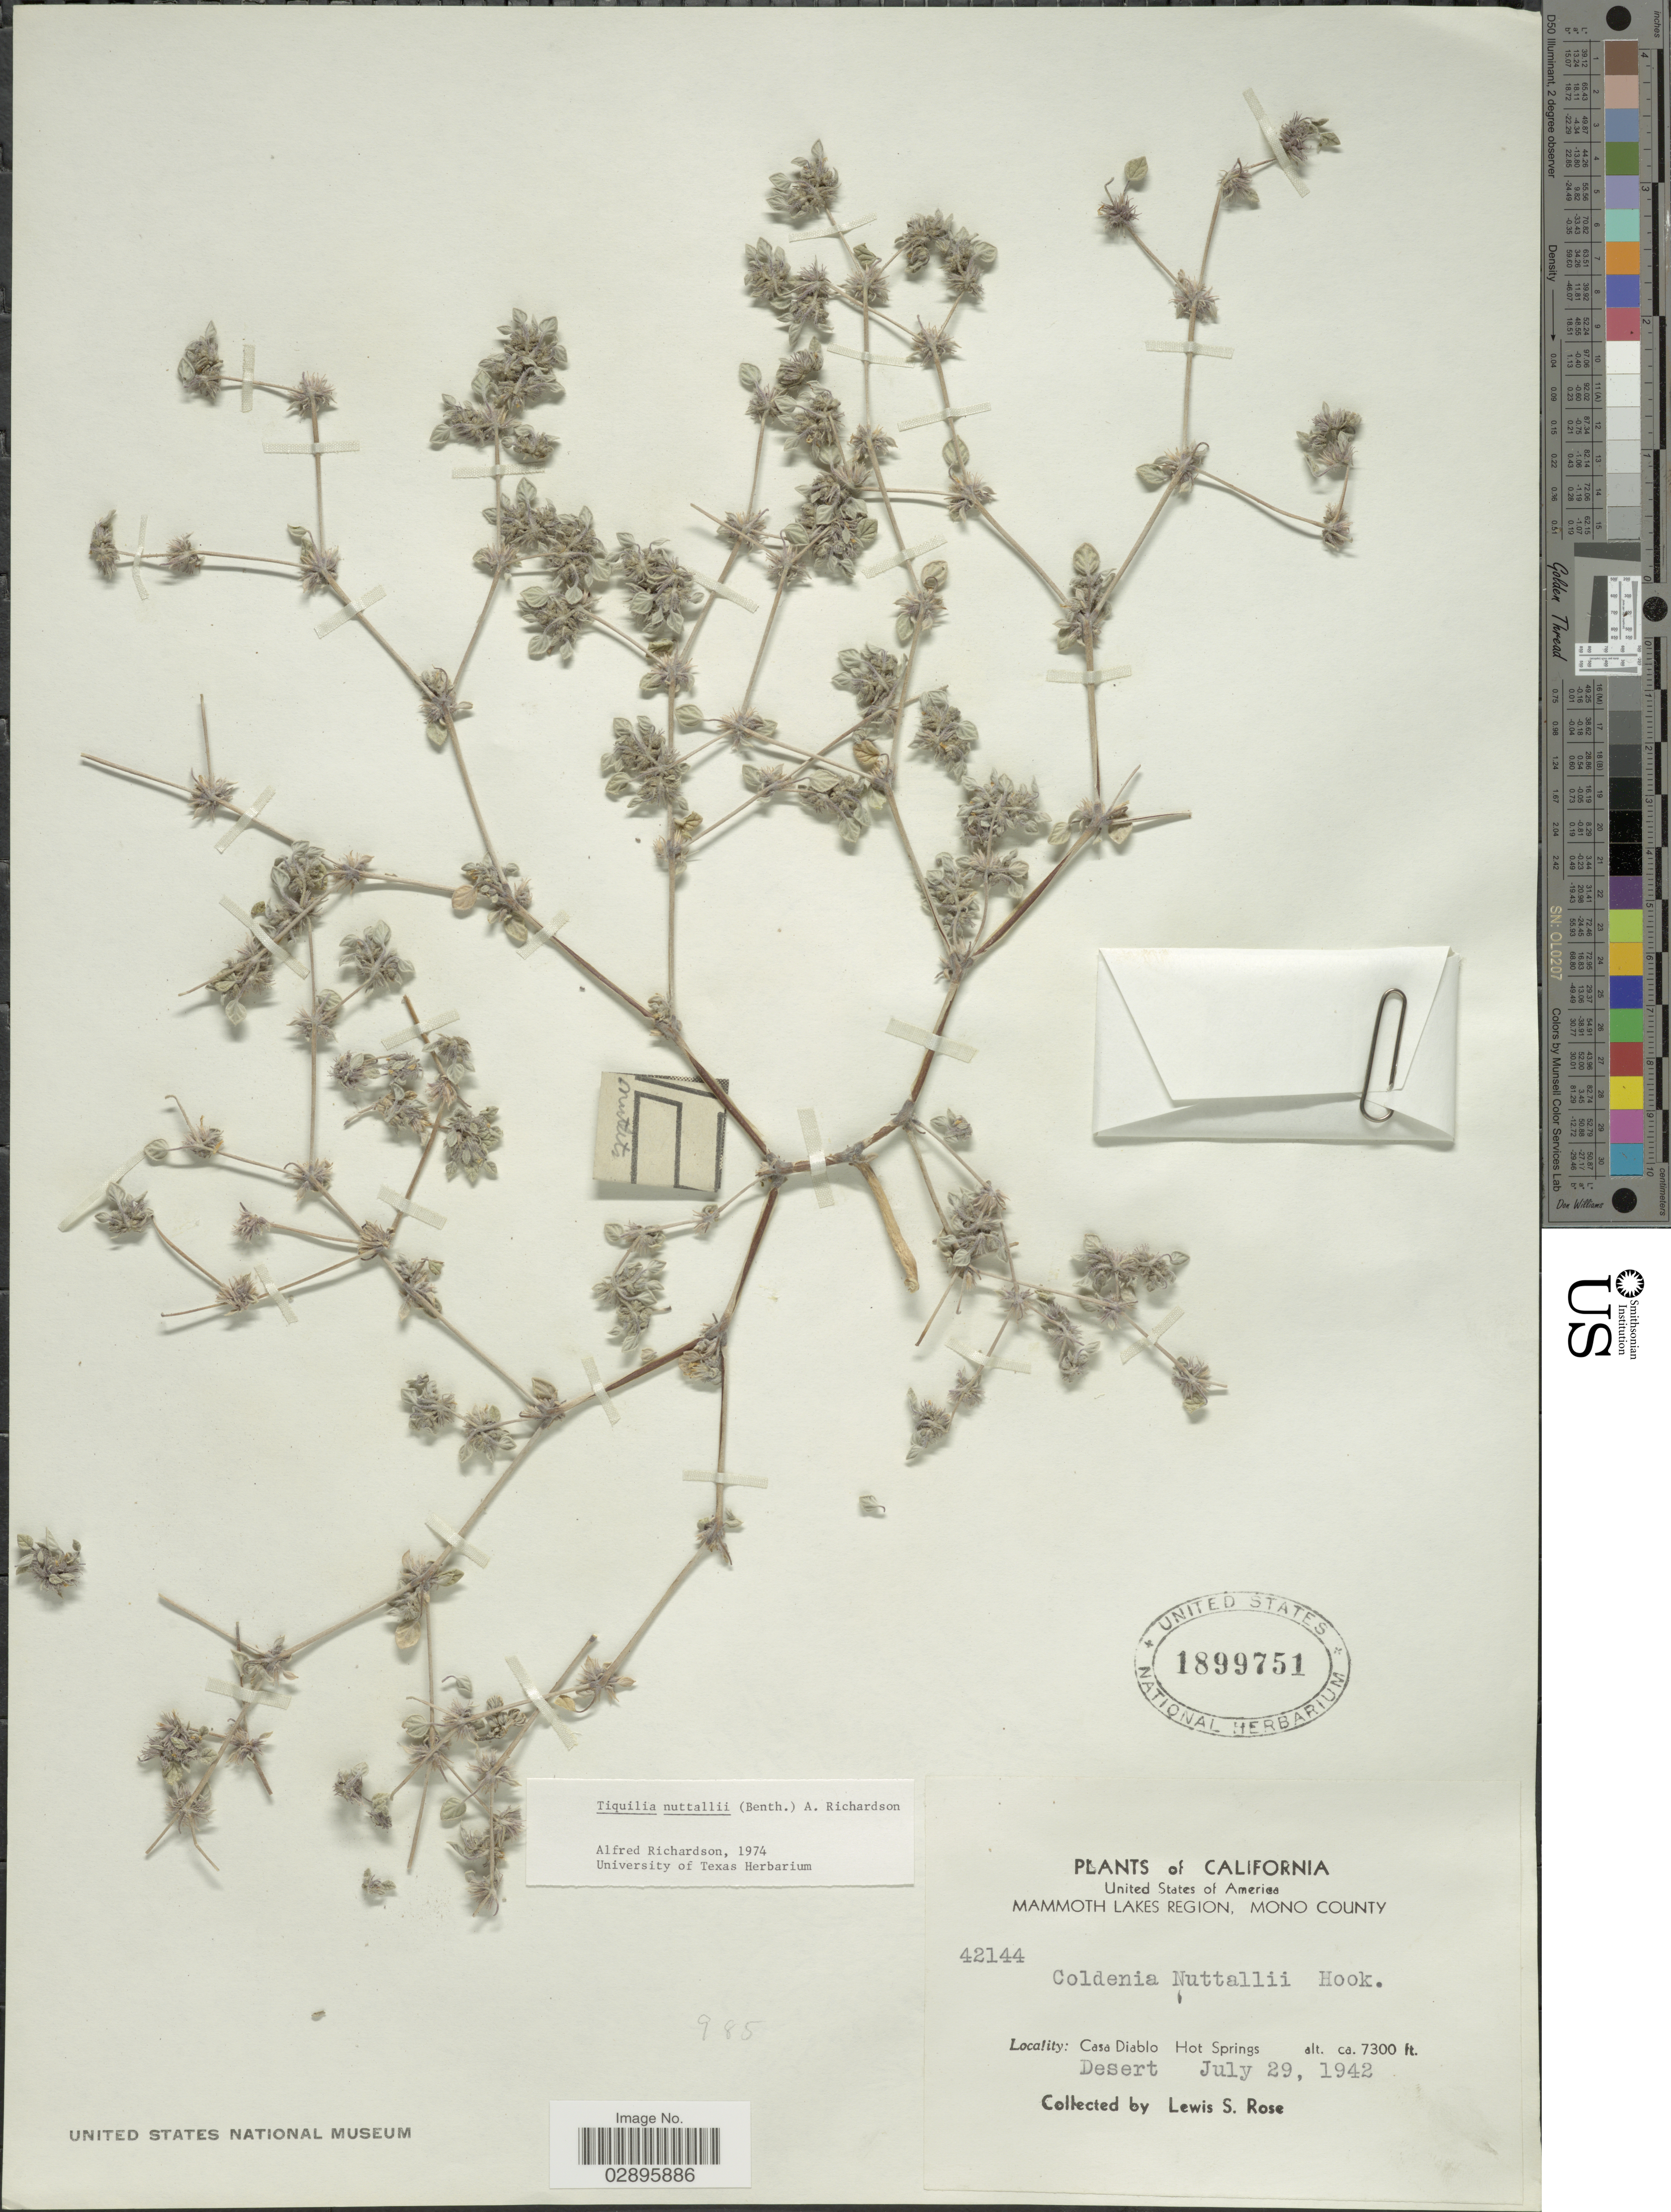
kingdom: Plantae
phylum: Tracheophyta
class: Magnoliopsida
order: Boraginales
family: Ehretiaceae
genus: Tiquilia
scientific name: Tiquilia nuttallii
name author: (Hook.) A.T. Richardson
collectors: L. S. Rose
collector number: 42144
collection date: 1942-07-29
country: United States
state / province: California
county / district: Mono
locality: Mammoth Lakes Region, Mono County. Casa Diablo, Hot Springs. Desert.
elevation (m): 2225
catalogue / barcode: US 1899751